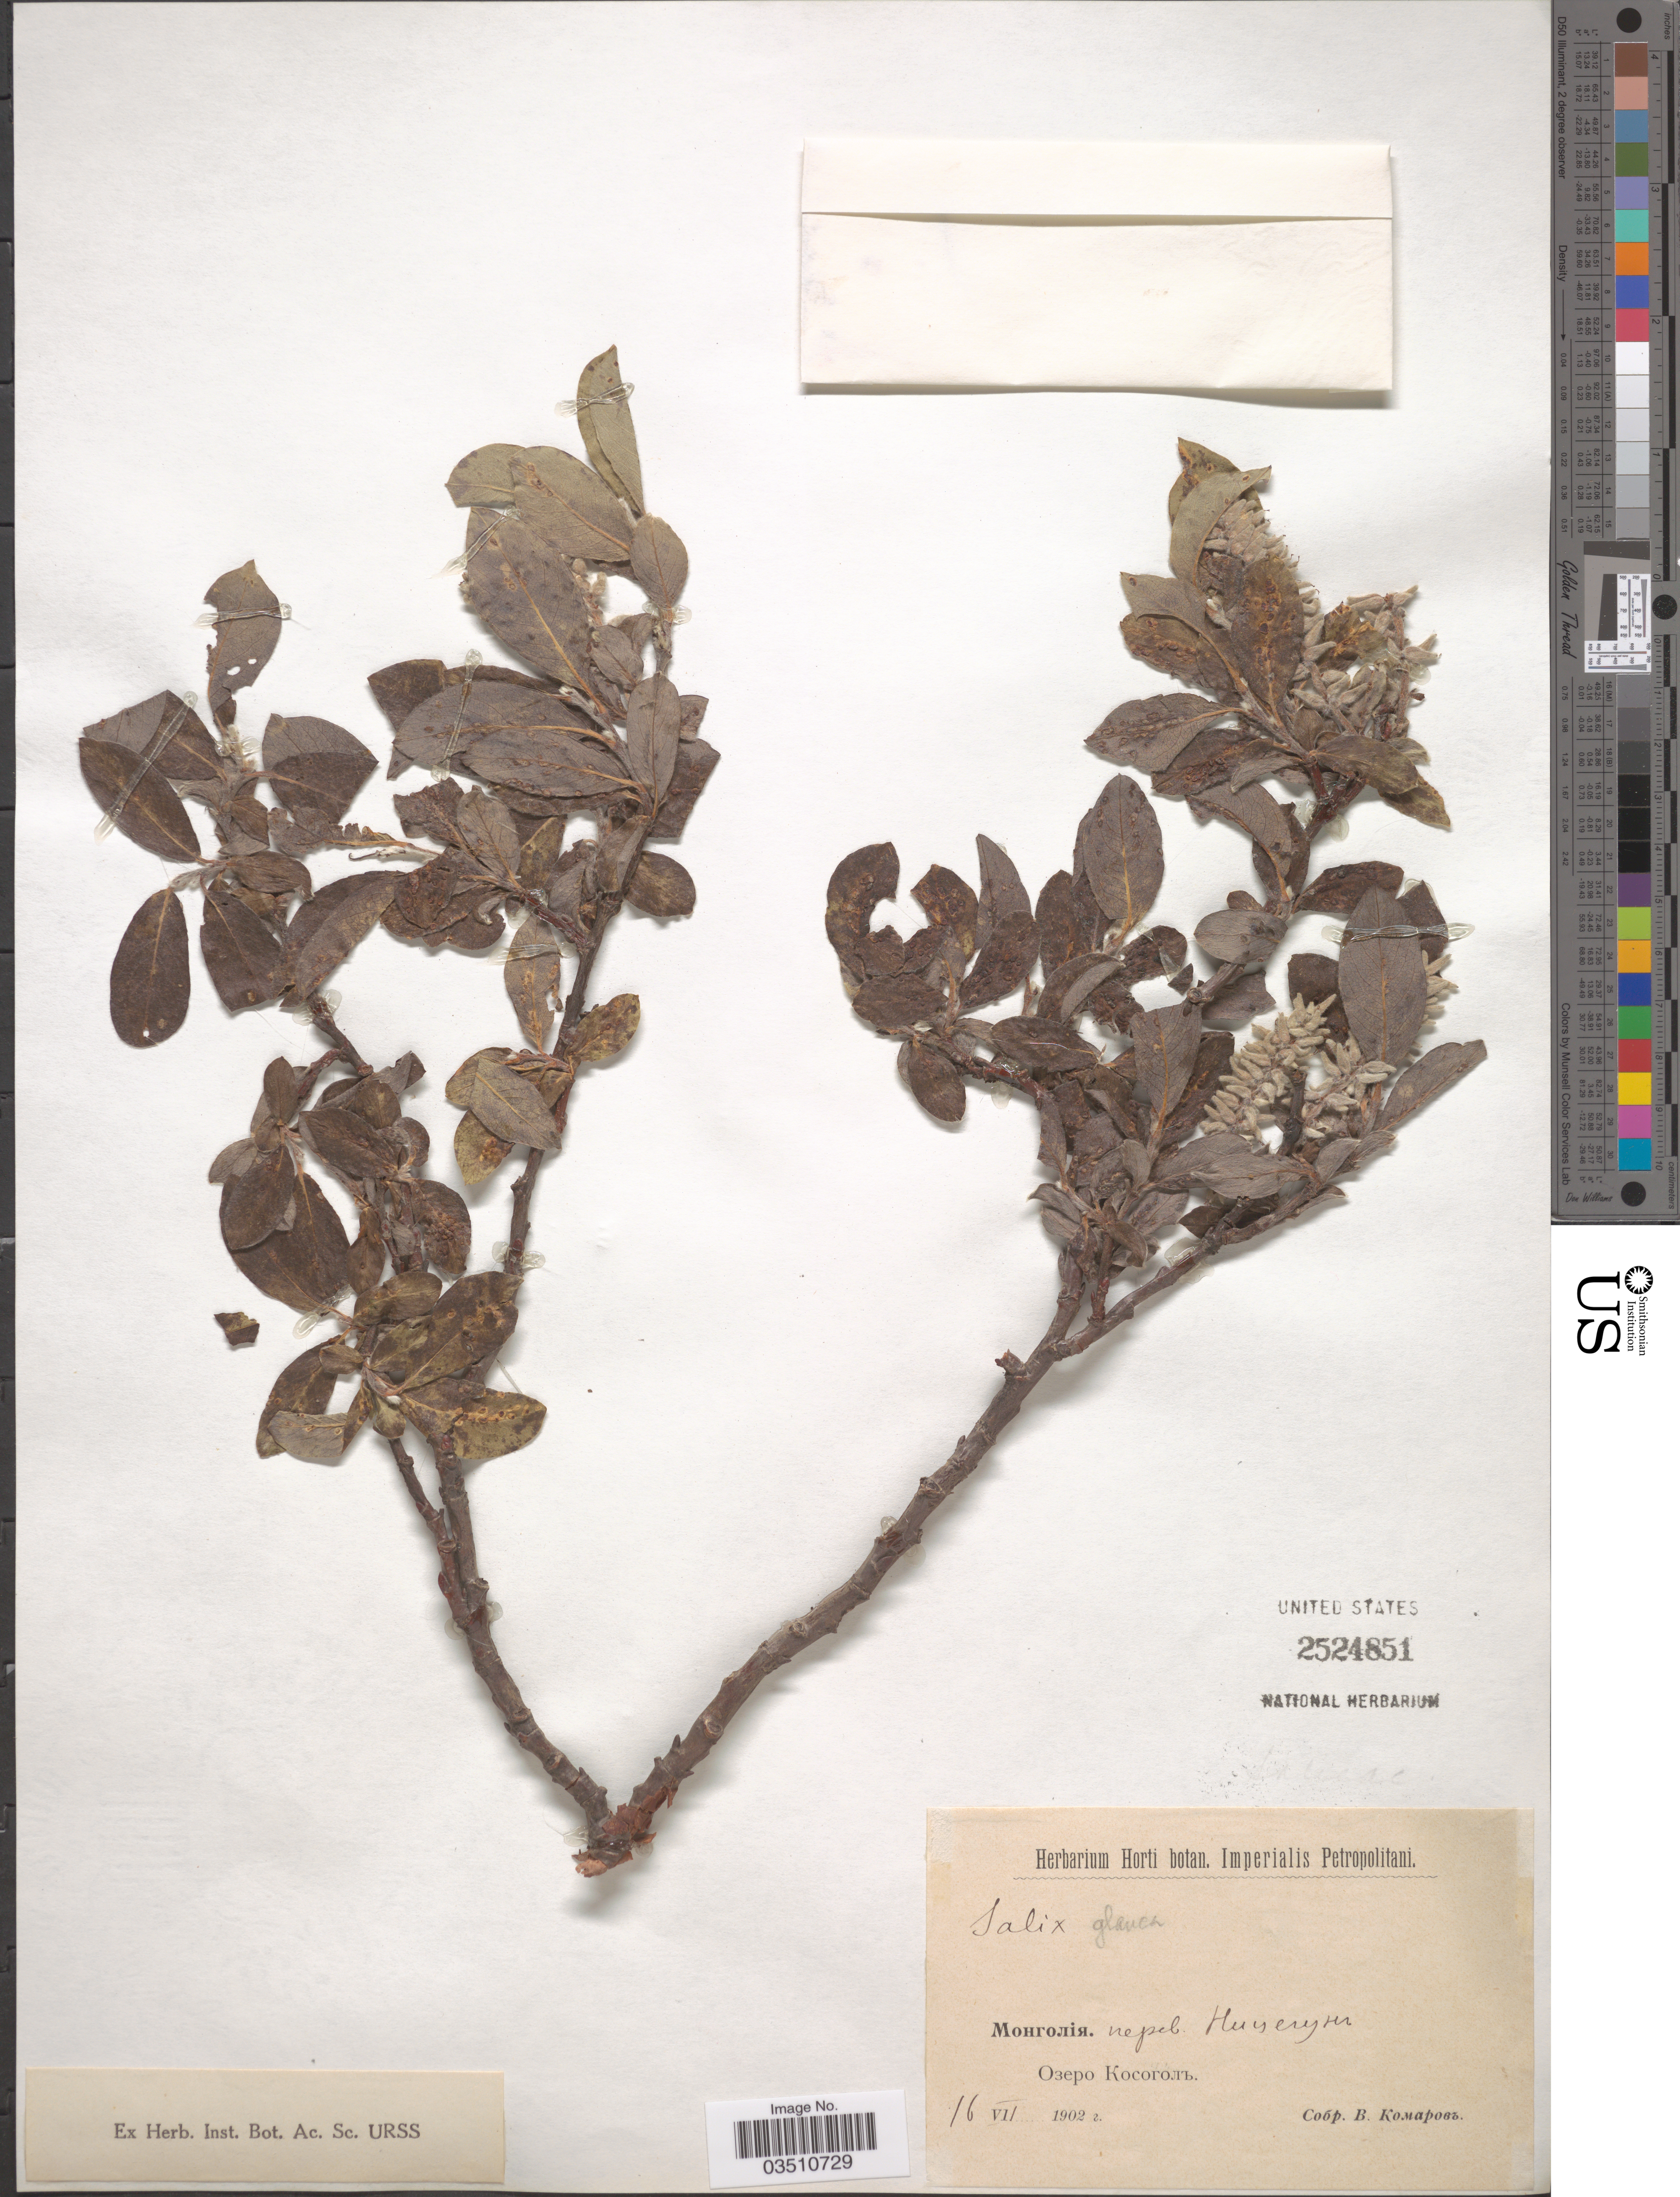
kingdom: Plantae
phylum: Tracheophyta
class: Magnoliopsida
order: Malpighiales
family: Salicaceae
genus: Salix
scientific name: Salix glauca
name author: L.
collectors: V. Komarov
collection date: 1902-07-16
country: Mongolia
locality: Lake Hovsgol.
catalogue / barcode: US 2524851